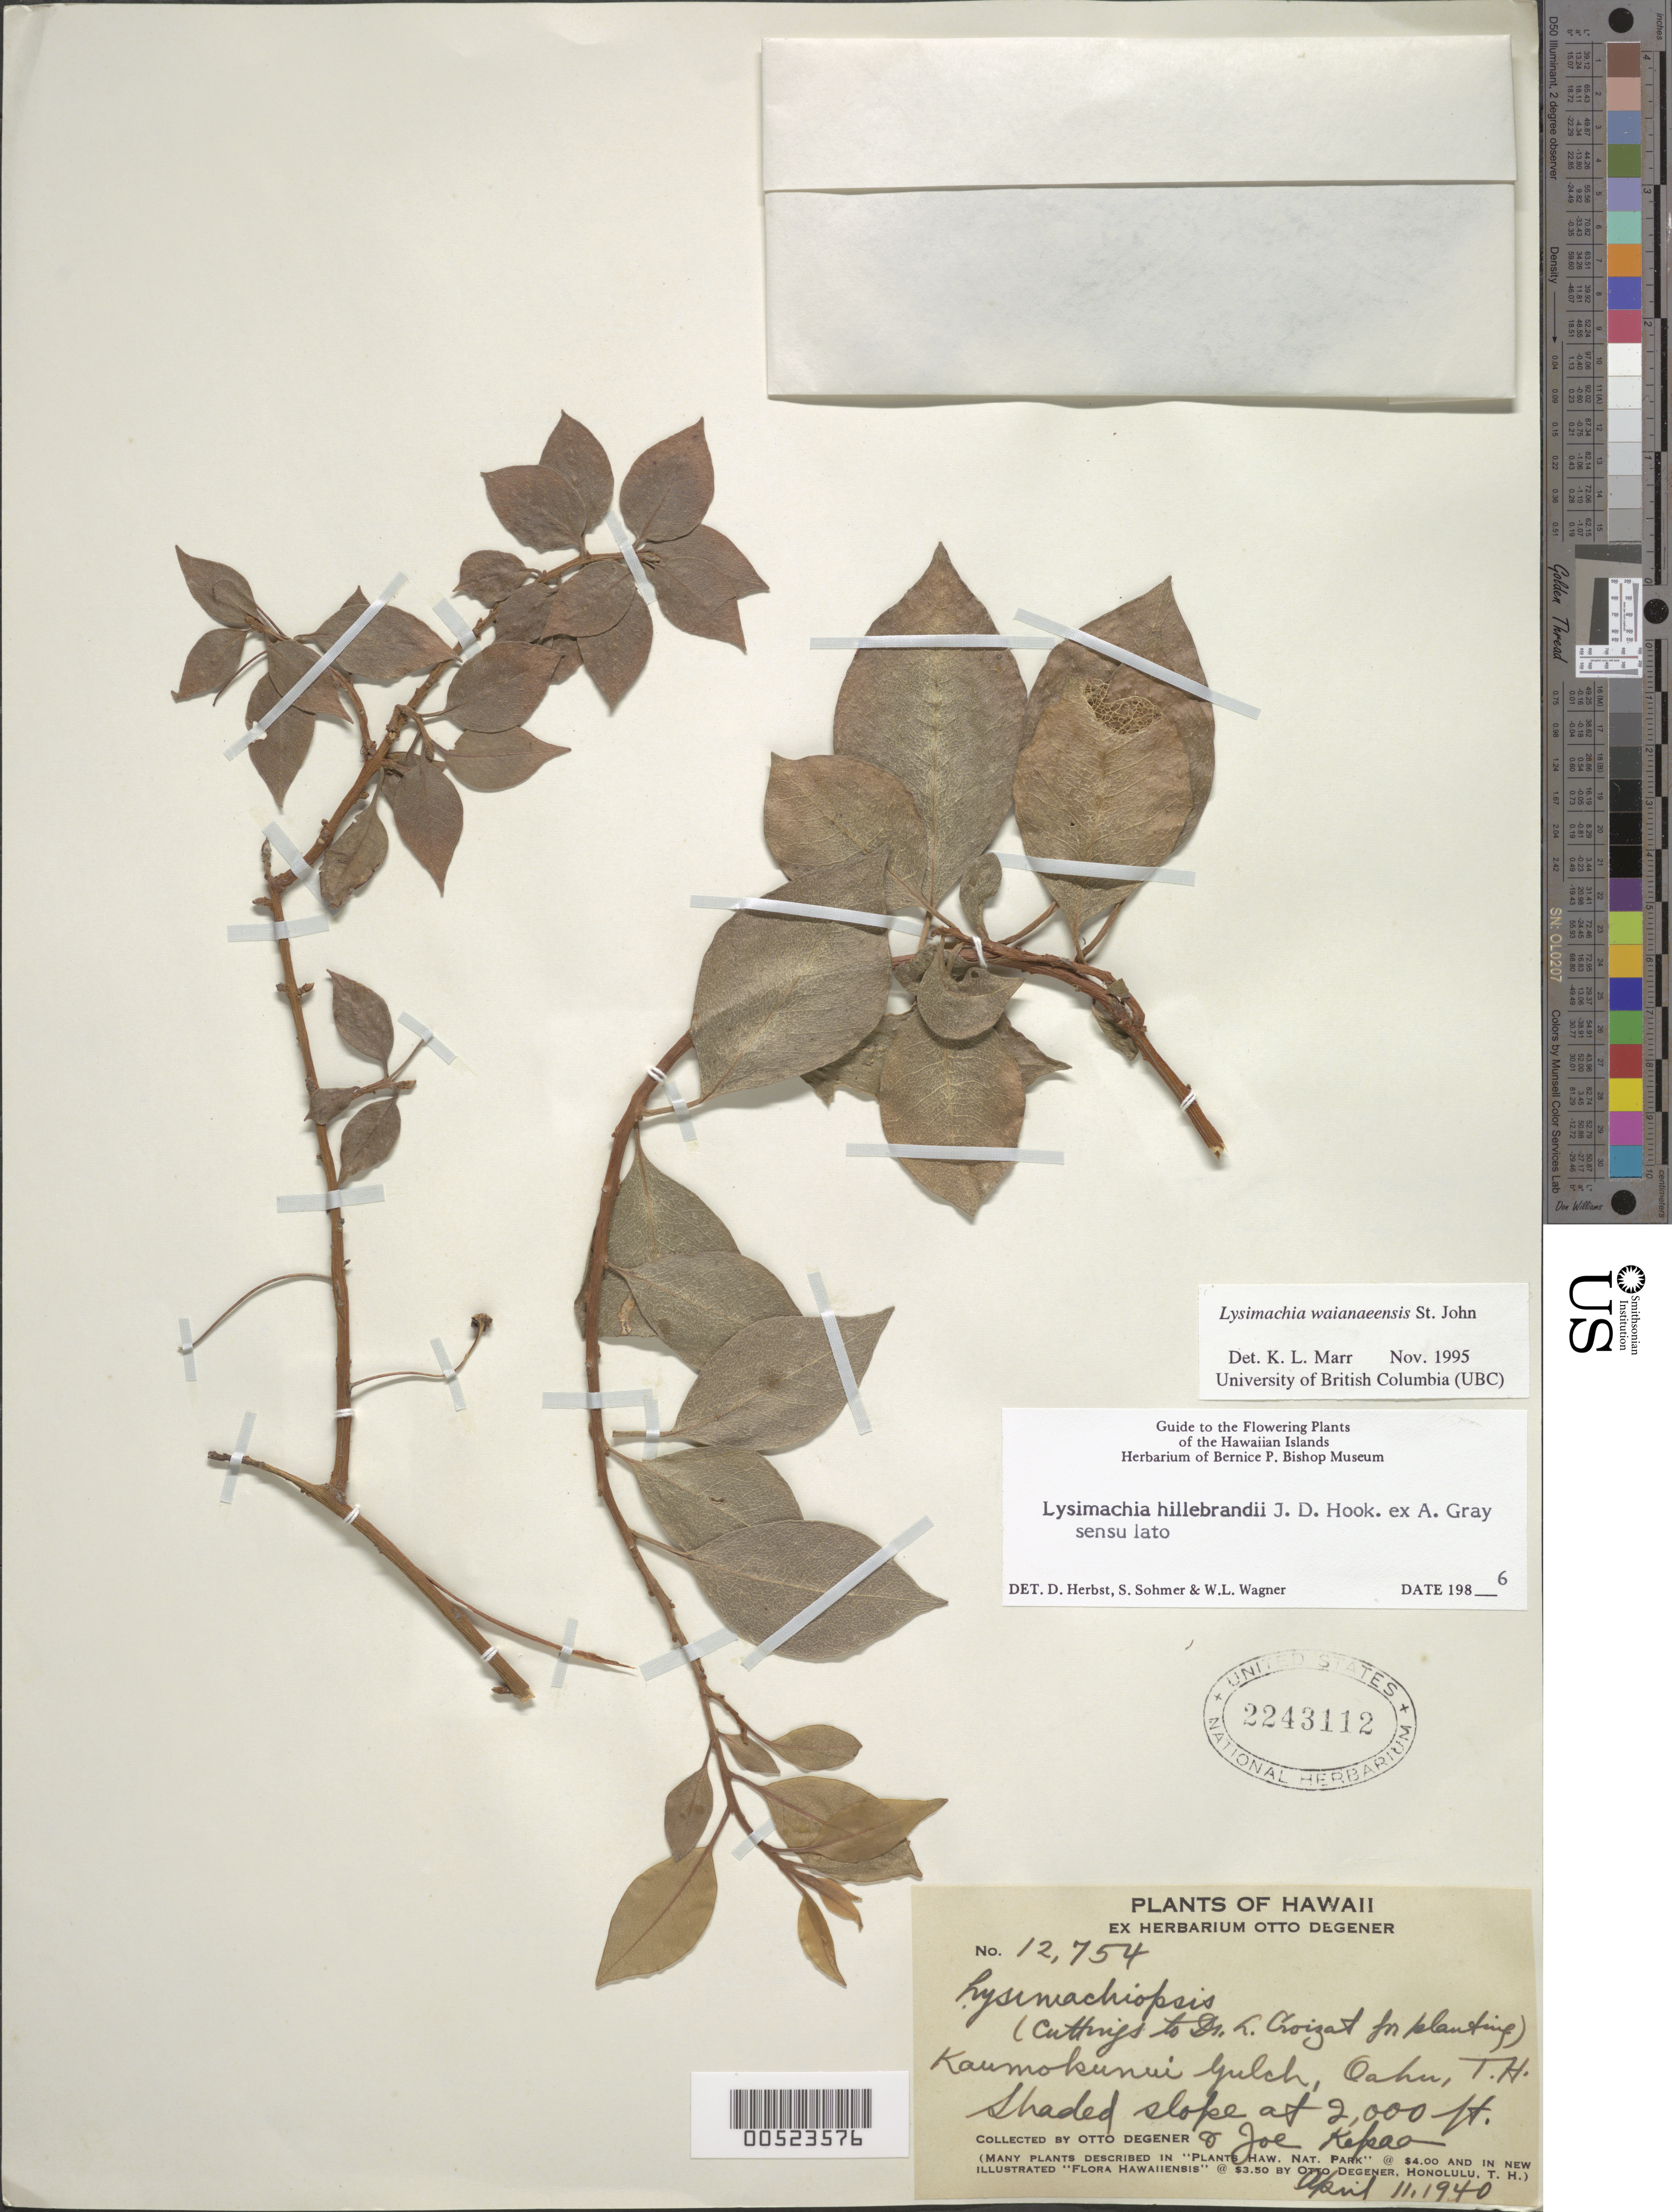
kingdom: Plantae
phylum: Tracheophyta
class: Magnoliopsida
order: Ericales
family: Primulaceae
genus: Lysimachia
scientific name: Lysimachia hillebrandii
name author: Hook. f. ex A. Gray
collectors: O. Degener & J. Kepaa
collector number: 12754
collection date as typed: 11 Apr 1940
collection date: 1940-04-11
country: United States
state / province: Hawaii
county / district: Honolulu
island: Oahu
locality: Kaumokunui Gulch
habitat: Shaded slope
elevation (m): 610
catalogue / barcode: US 2243112